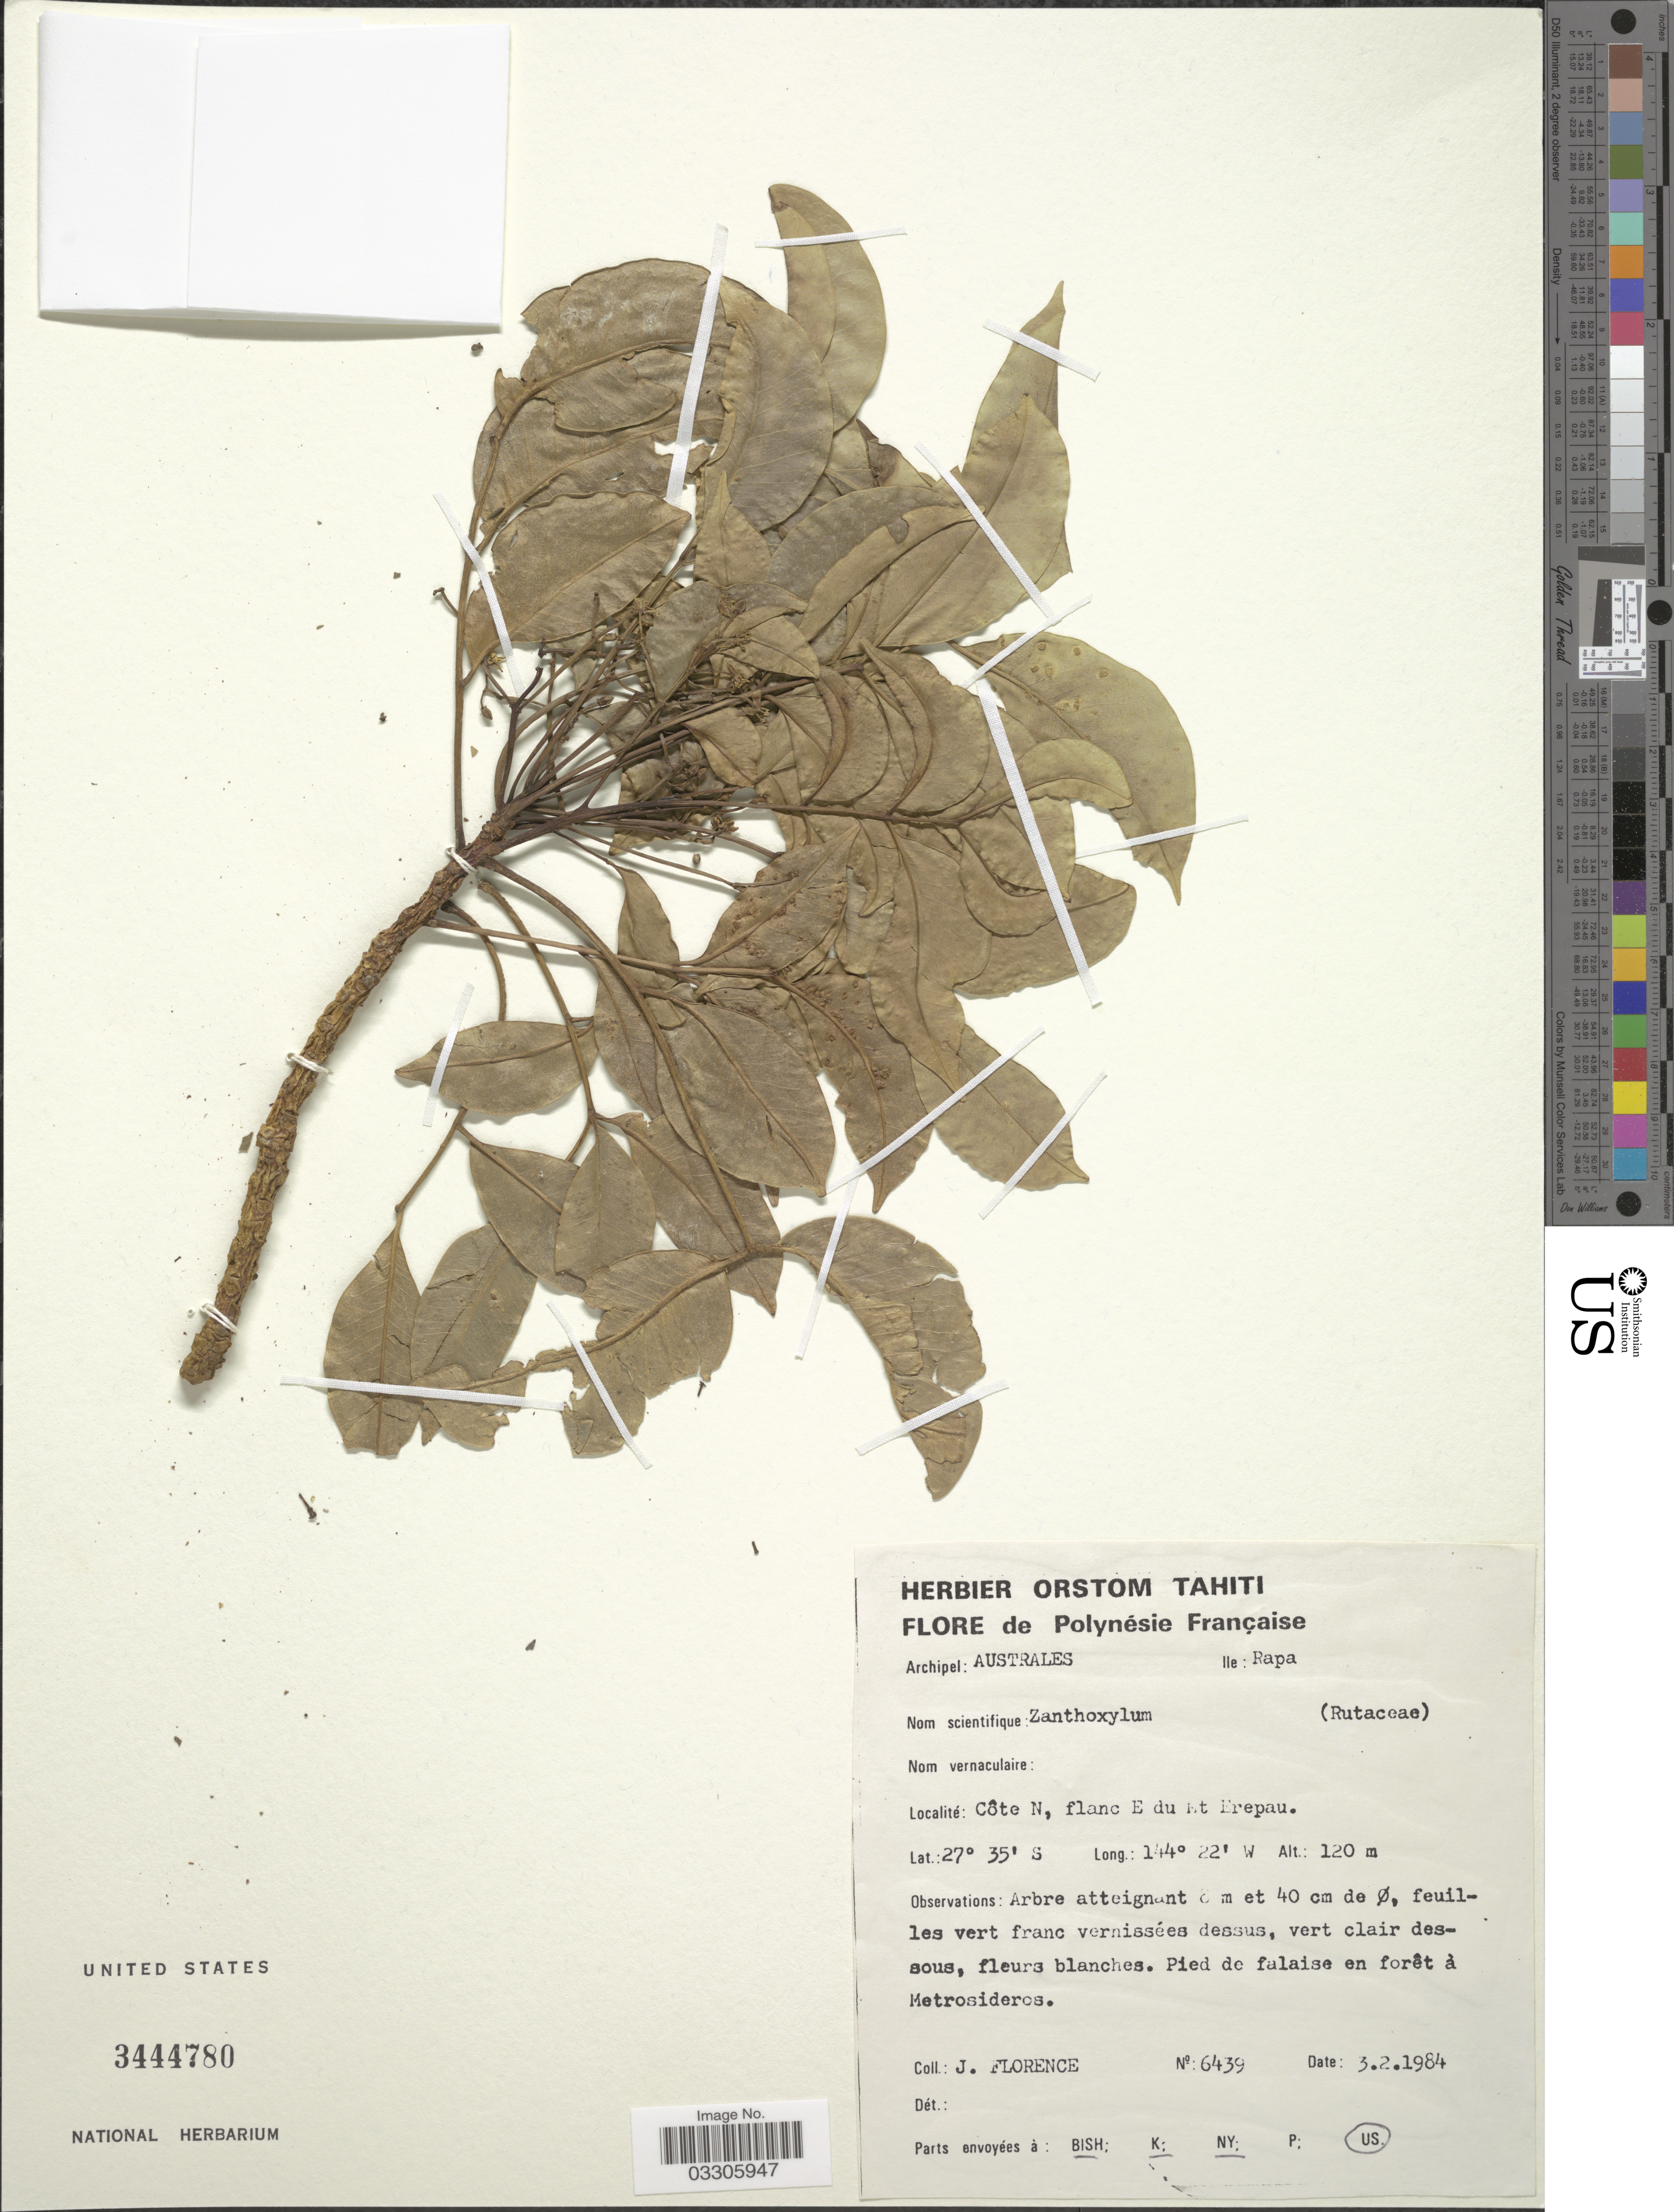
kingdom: Plantae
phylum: Tracheophyta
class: Magnoliopsida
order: Sapindales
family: Rutaceae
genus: Zanthoxylum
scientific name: Zanthoxylum sp.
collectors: J. Florence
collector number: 6439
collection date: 1984-02-03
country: French Polynesia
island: Rapa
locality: Archipel: Australes, Ile: Rapa, Côte N, flanc E du Mt Erepau.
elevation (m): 120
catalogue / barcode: US 3444780